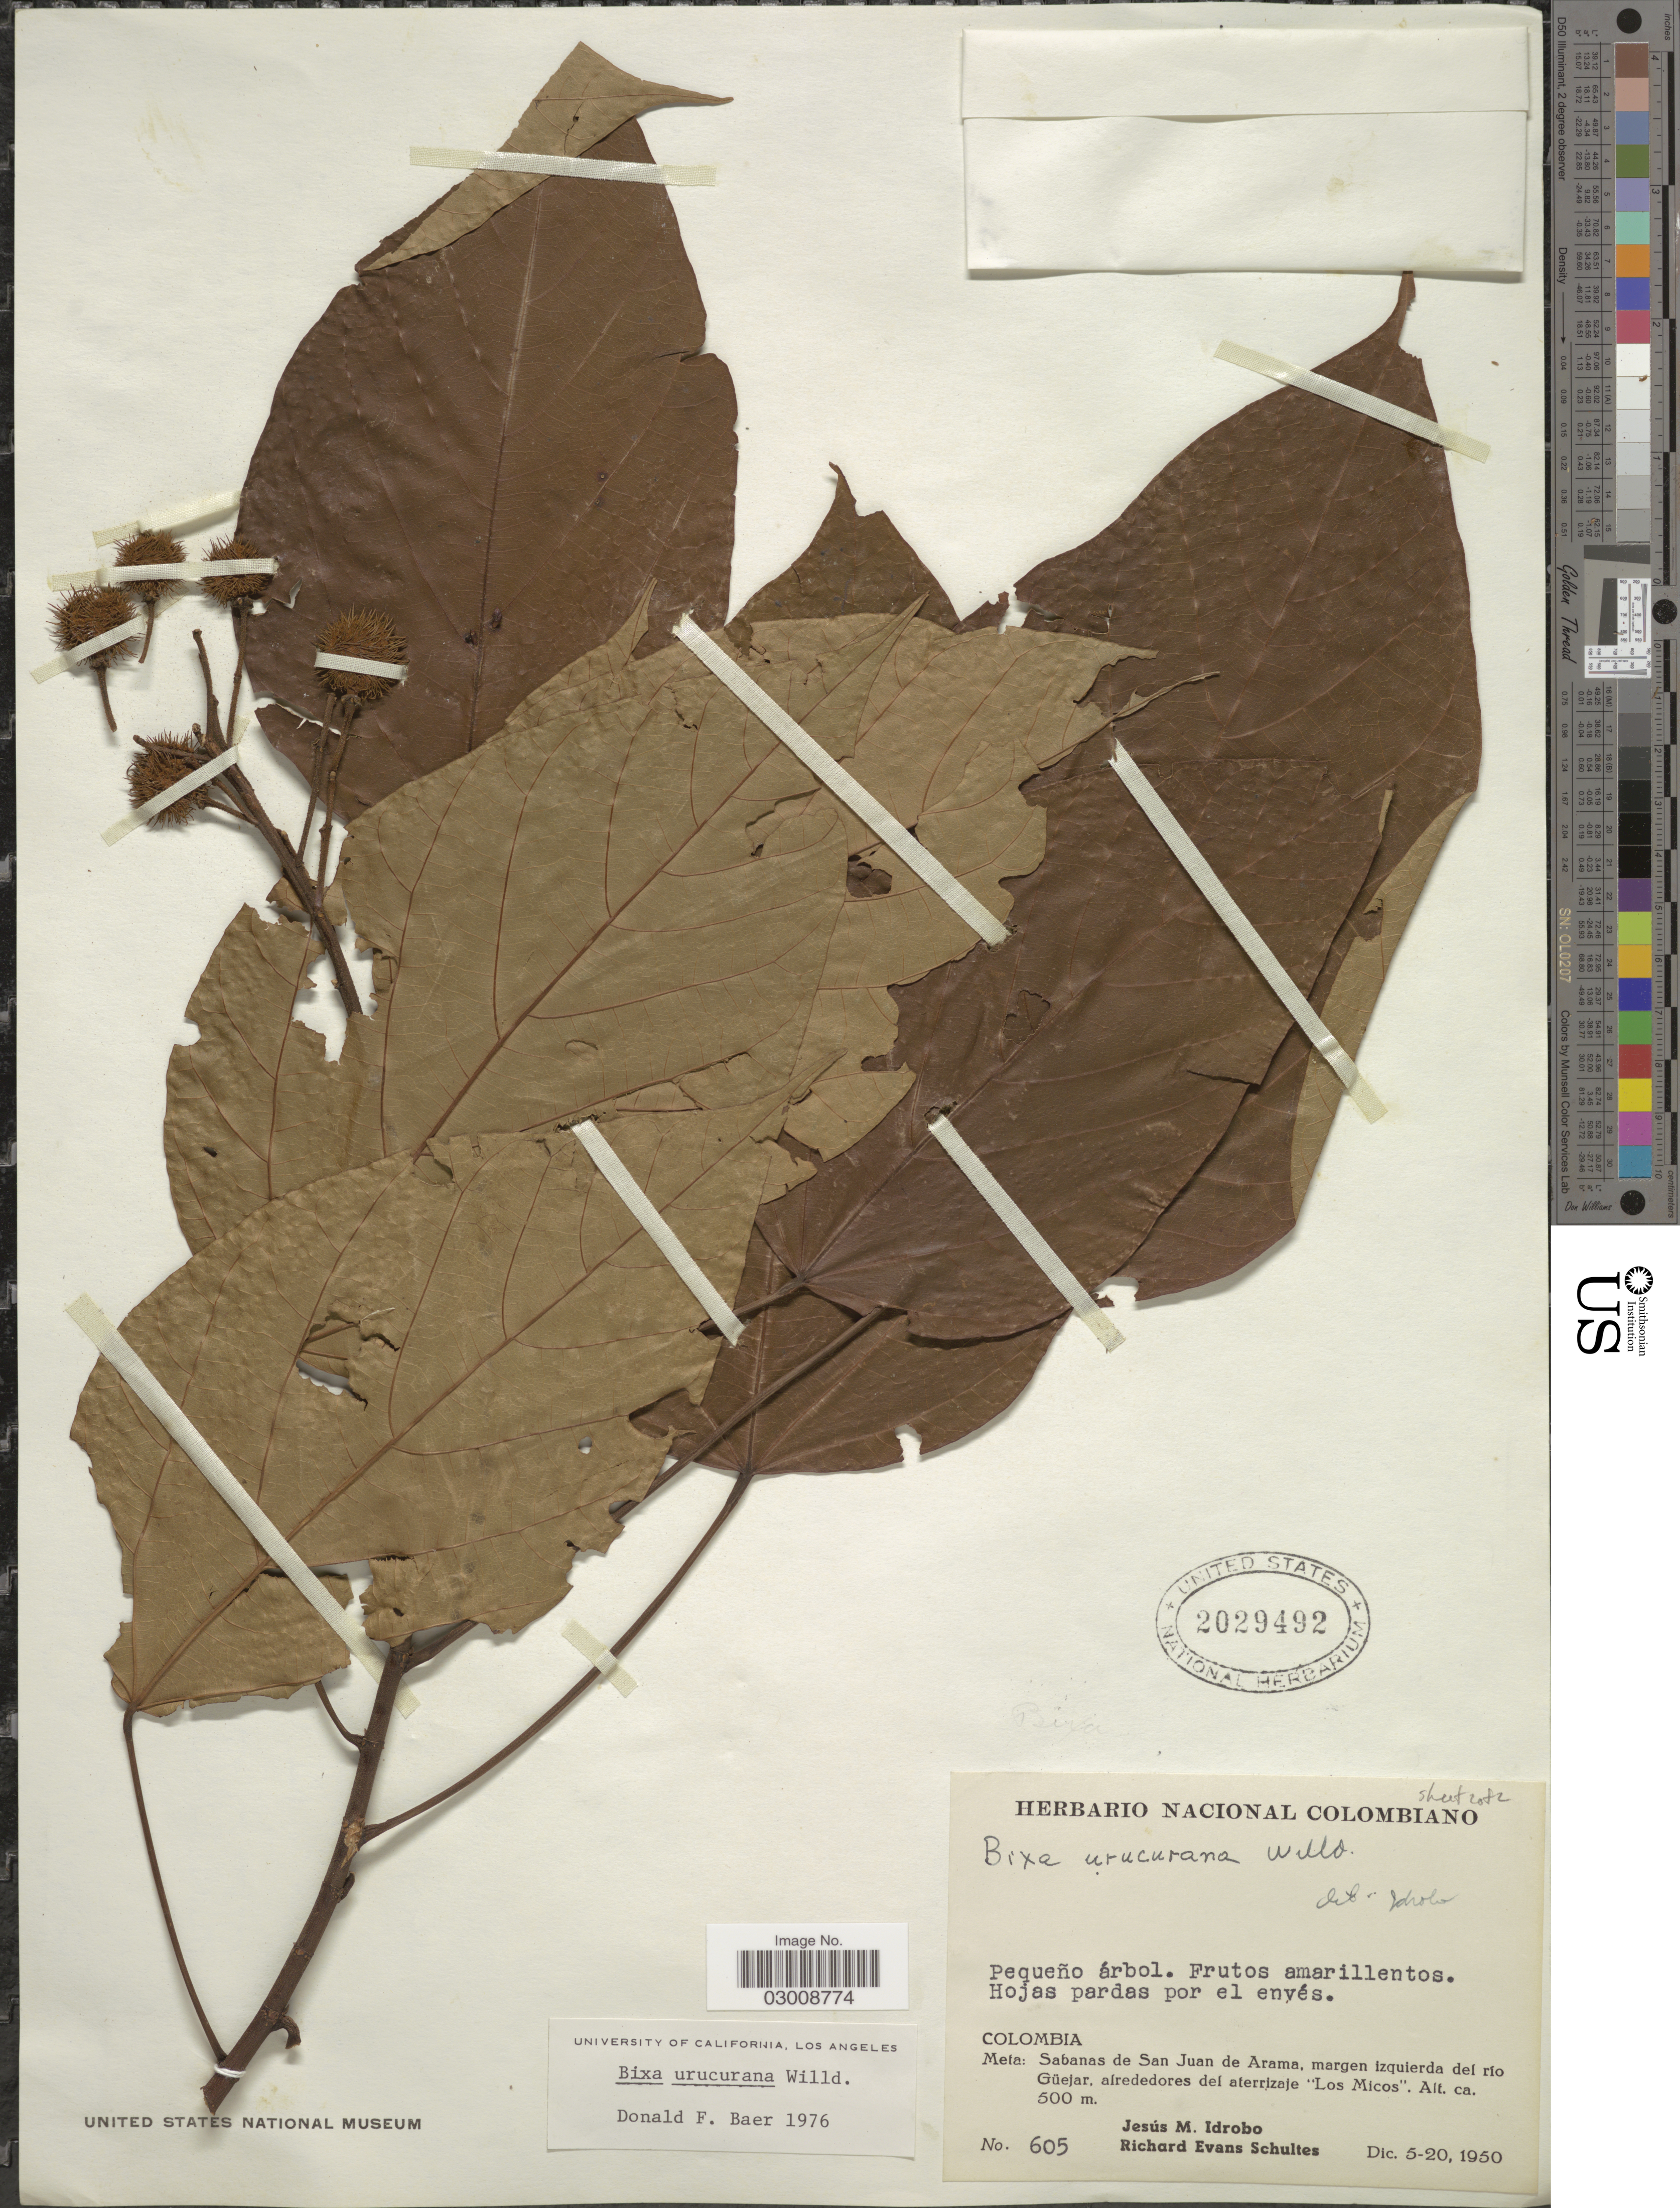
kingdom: Plantae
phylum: Tracheophyta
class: Magnoliopsida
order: Malvales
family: Bixaceae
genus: Bixa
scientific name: Bixa urucurana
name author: Willd.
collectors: J. M. Idrobo & R. E. Schultes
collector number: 605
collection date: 1950-12-05/1950-12-20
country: Colombia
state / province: Meta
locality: Sabanas de San Juan de Arama, margen izquierda del río Güejar, alrededores del aterrizaje "Los Micos".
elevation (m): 500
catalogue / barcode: US 2029492